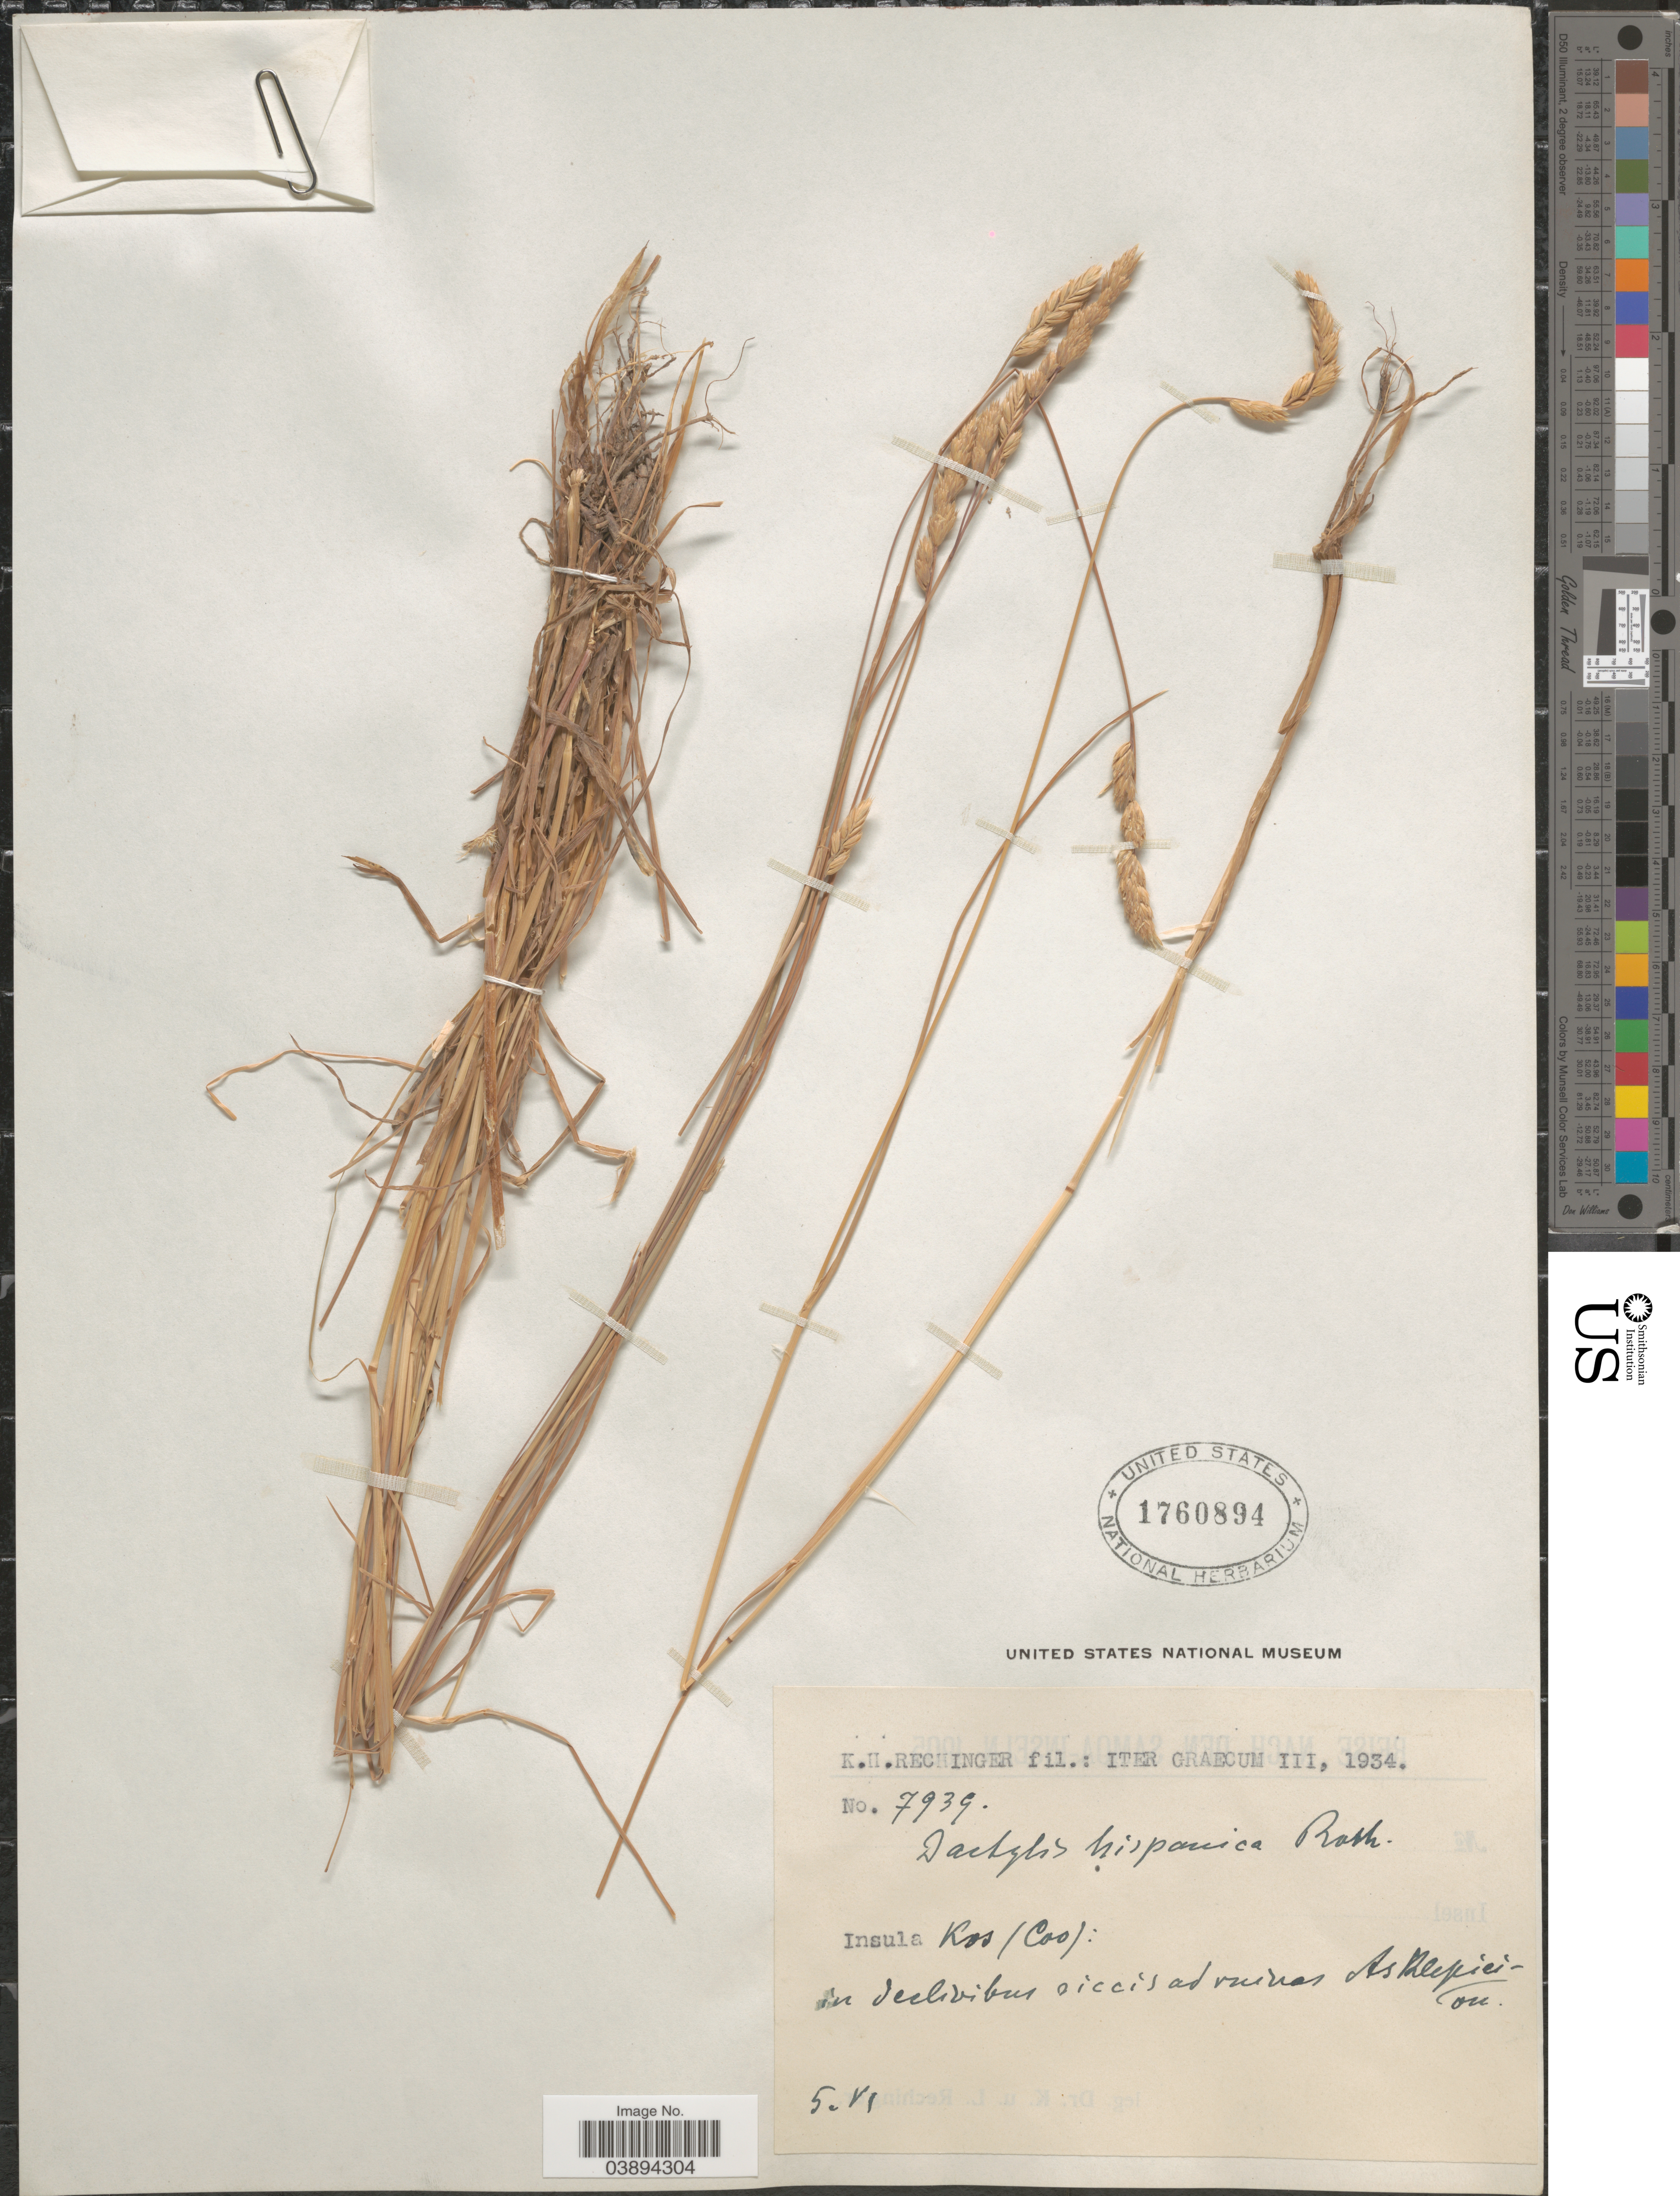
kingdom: Plantae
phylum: Tracheophyta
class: Liliopsida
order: Poales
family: Poaceae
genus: Dactylis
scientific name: Dactylis glomerata subsp. hispanica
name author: (Roth) Nyman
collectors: K. H. Rechinger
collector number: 7939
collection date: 1934-06-05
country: Greece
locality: Insula Kos (Coo): In declivibus siccis ad ruinas Asklepieion.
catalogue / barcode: US 1760894